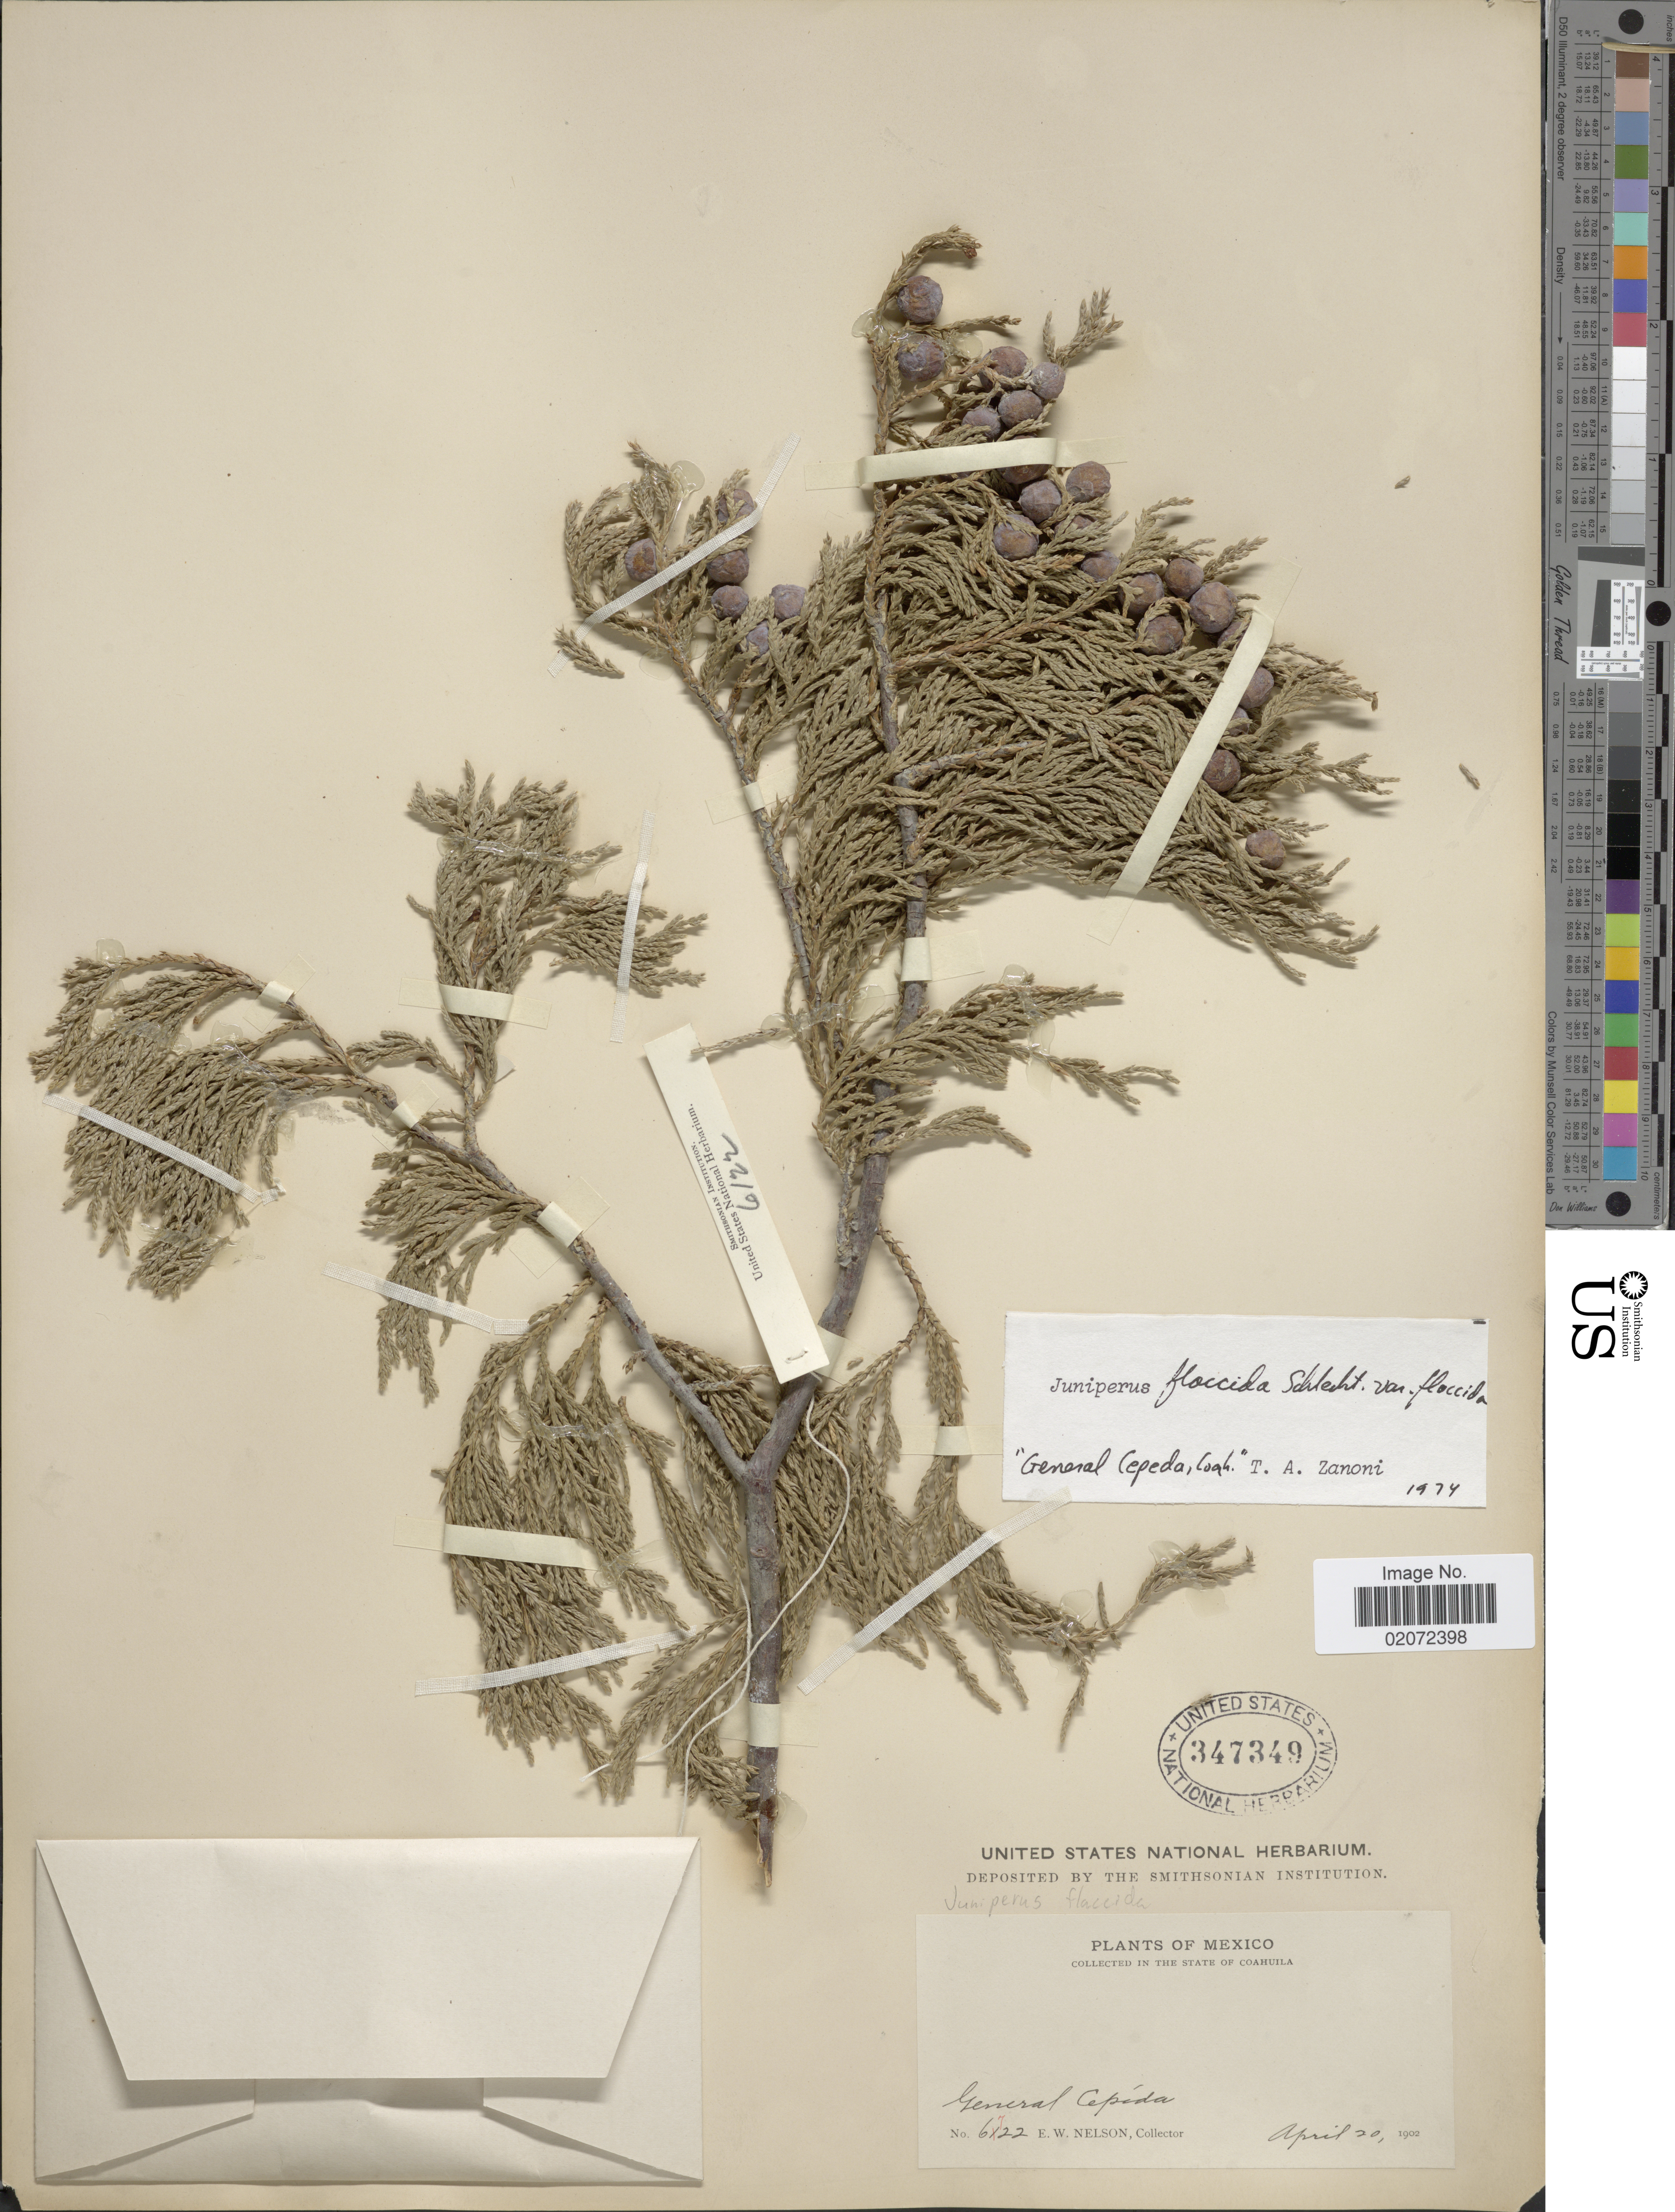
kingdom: Plantae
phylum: Tracheophyta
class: Pinopsida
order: Pinales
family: Cupressaceae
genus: Juniperus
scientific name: Juniperus flaccida var. flaccida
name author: Schltdl.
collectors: E. W. Nelson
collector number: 6722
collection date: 1902-04-20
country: Mexico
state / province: Coahuila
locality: General Cepída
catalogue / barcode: US 347349